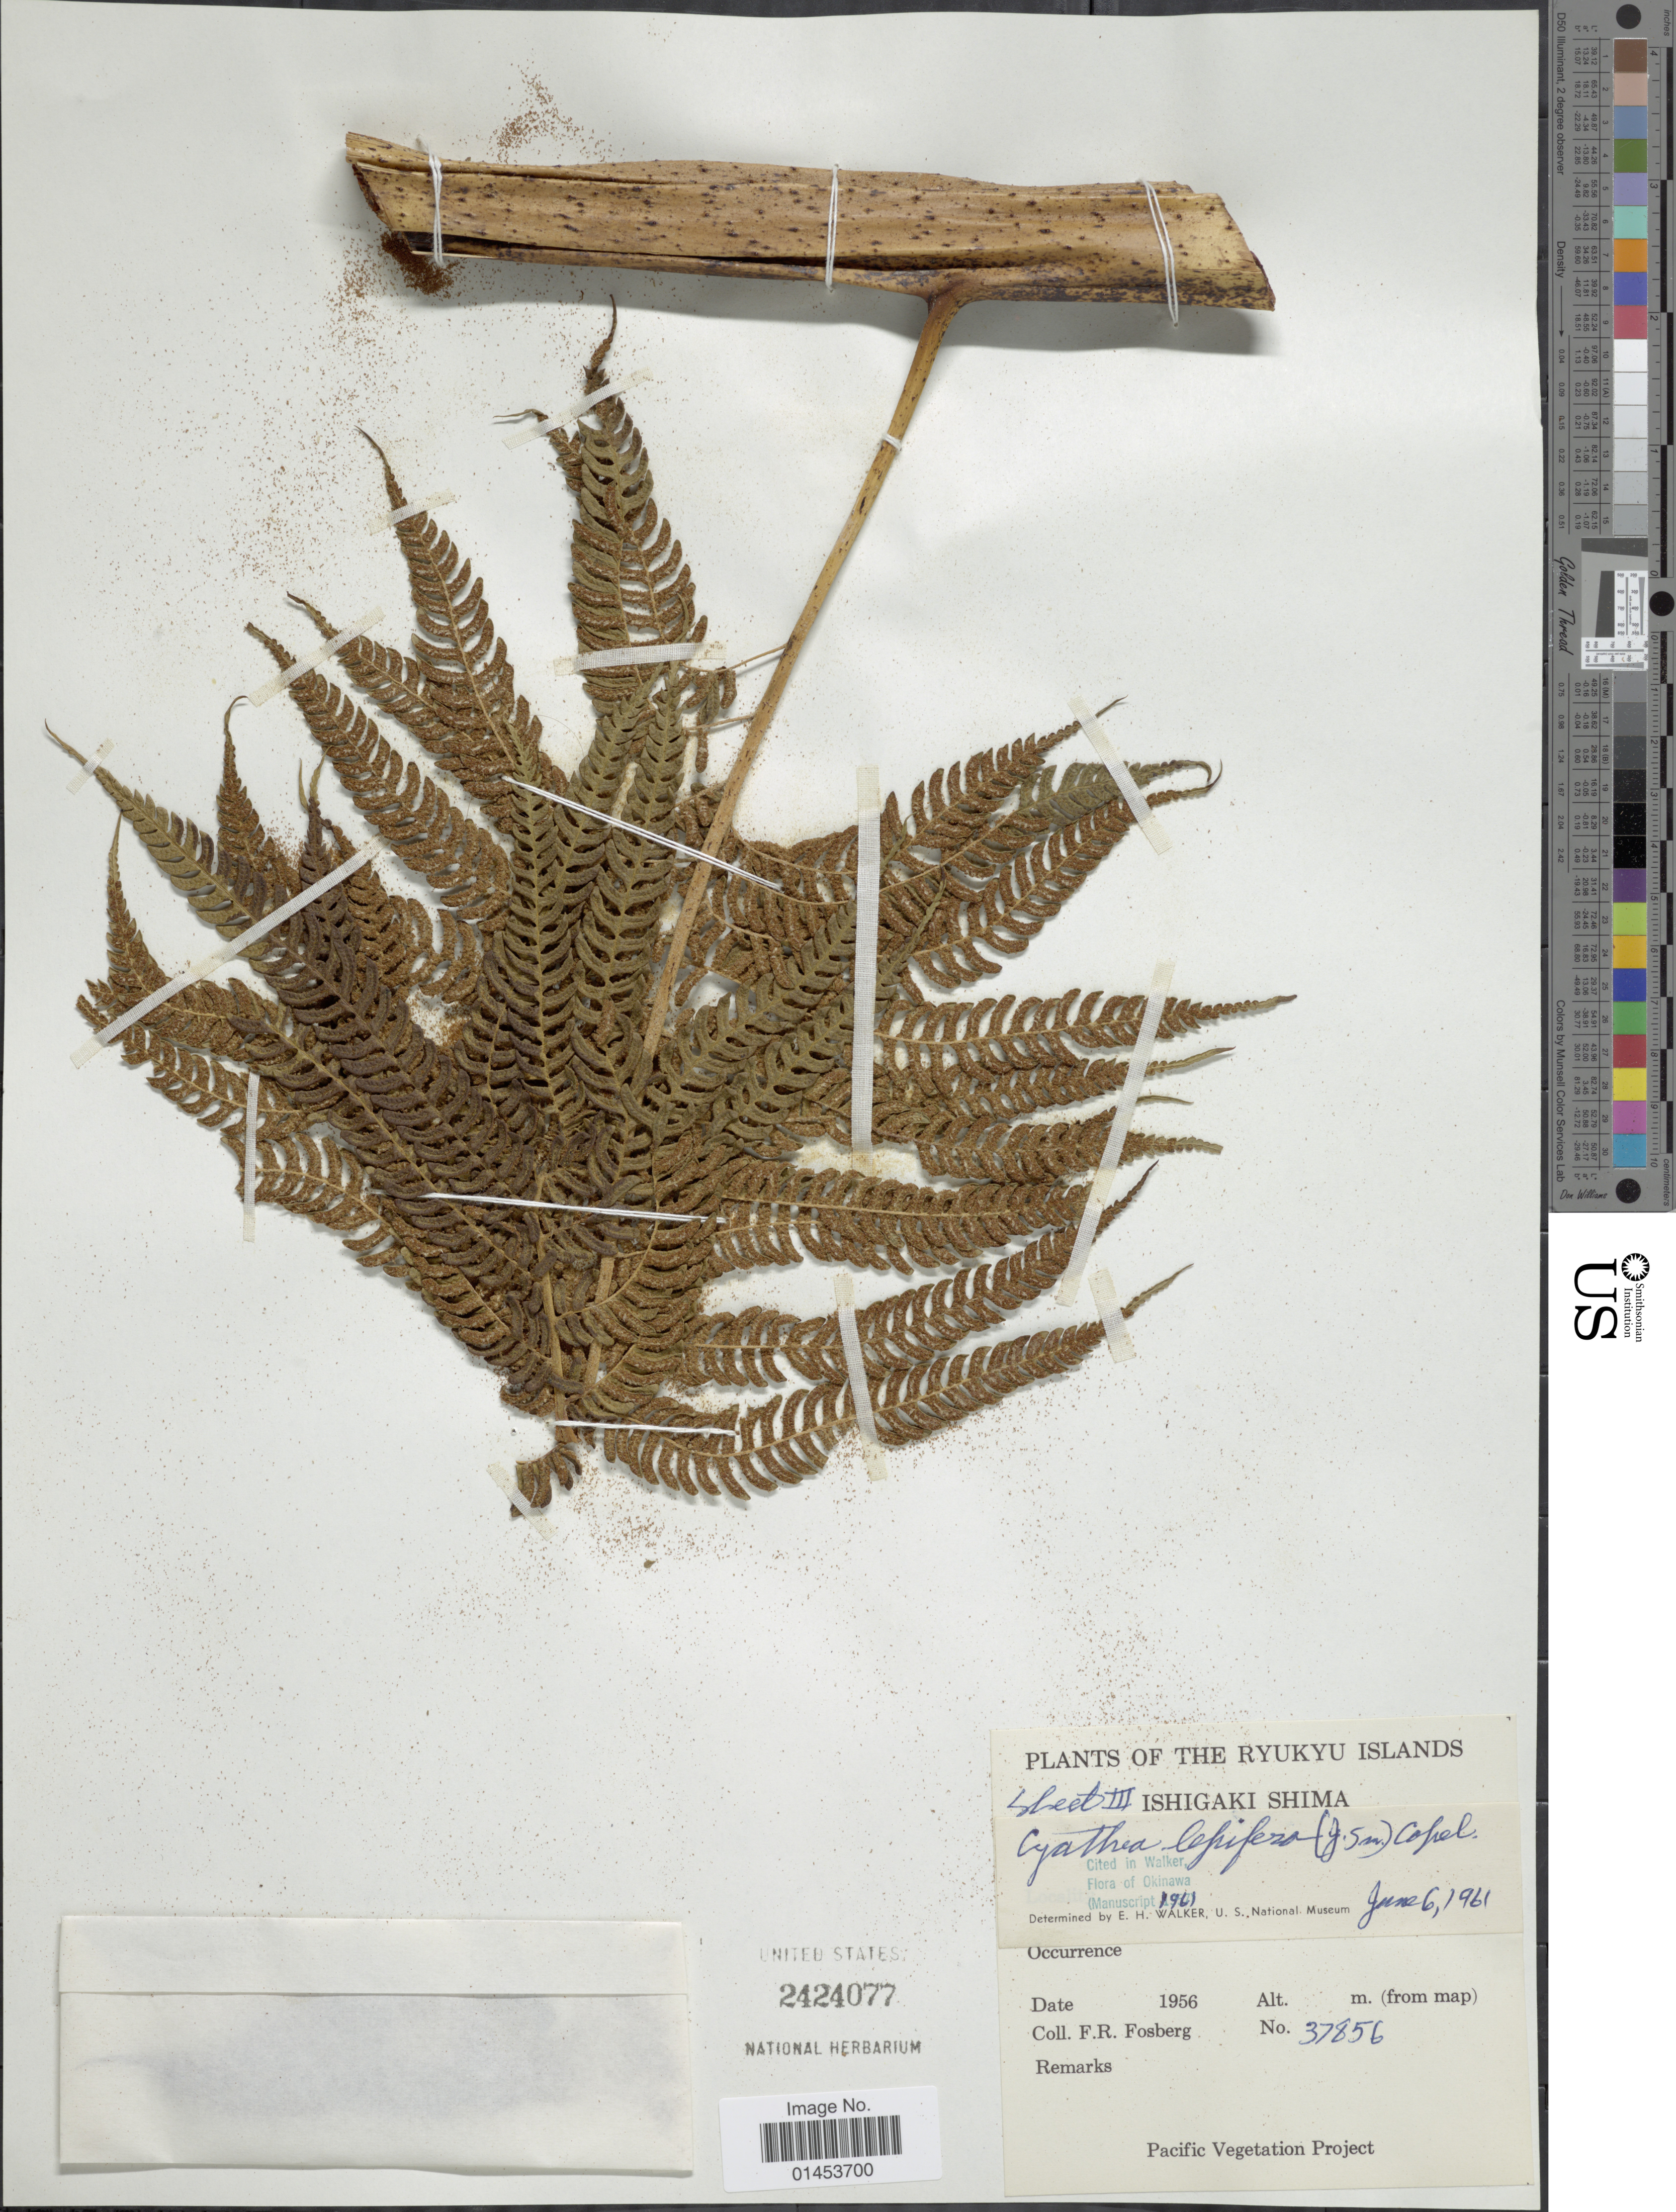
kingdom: Plantae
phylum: Tracheophyta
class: Polypodiopsida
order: Cyatheales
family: Cyatheaceae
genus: Cyathea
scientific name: Cyathea lepifera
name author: (J. Sm.) Copel.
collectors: F. R. Fosberg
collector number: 37856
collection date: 1956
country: Japan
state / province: Okinawa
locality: Ryukyu Islands, Ishigaki Islands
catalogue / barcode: US 2424077